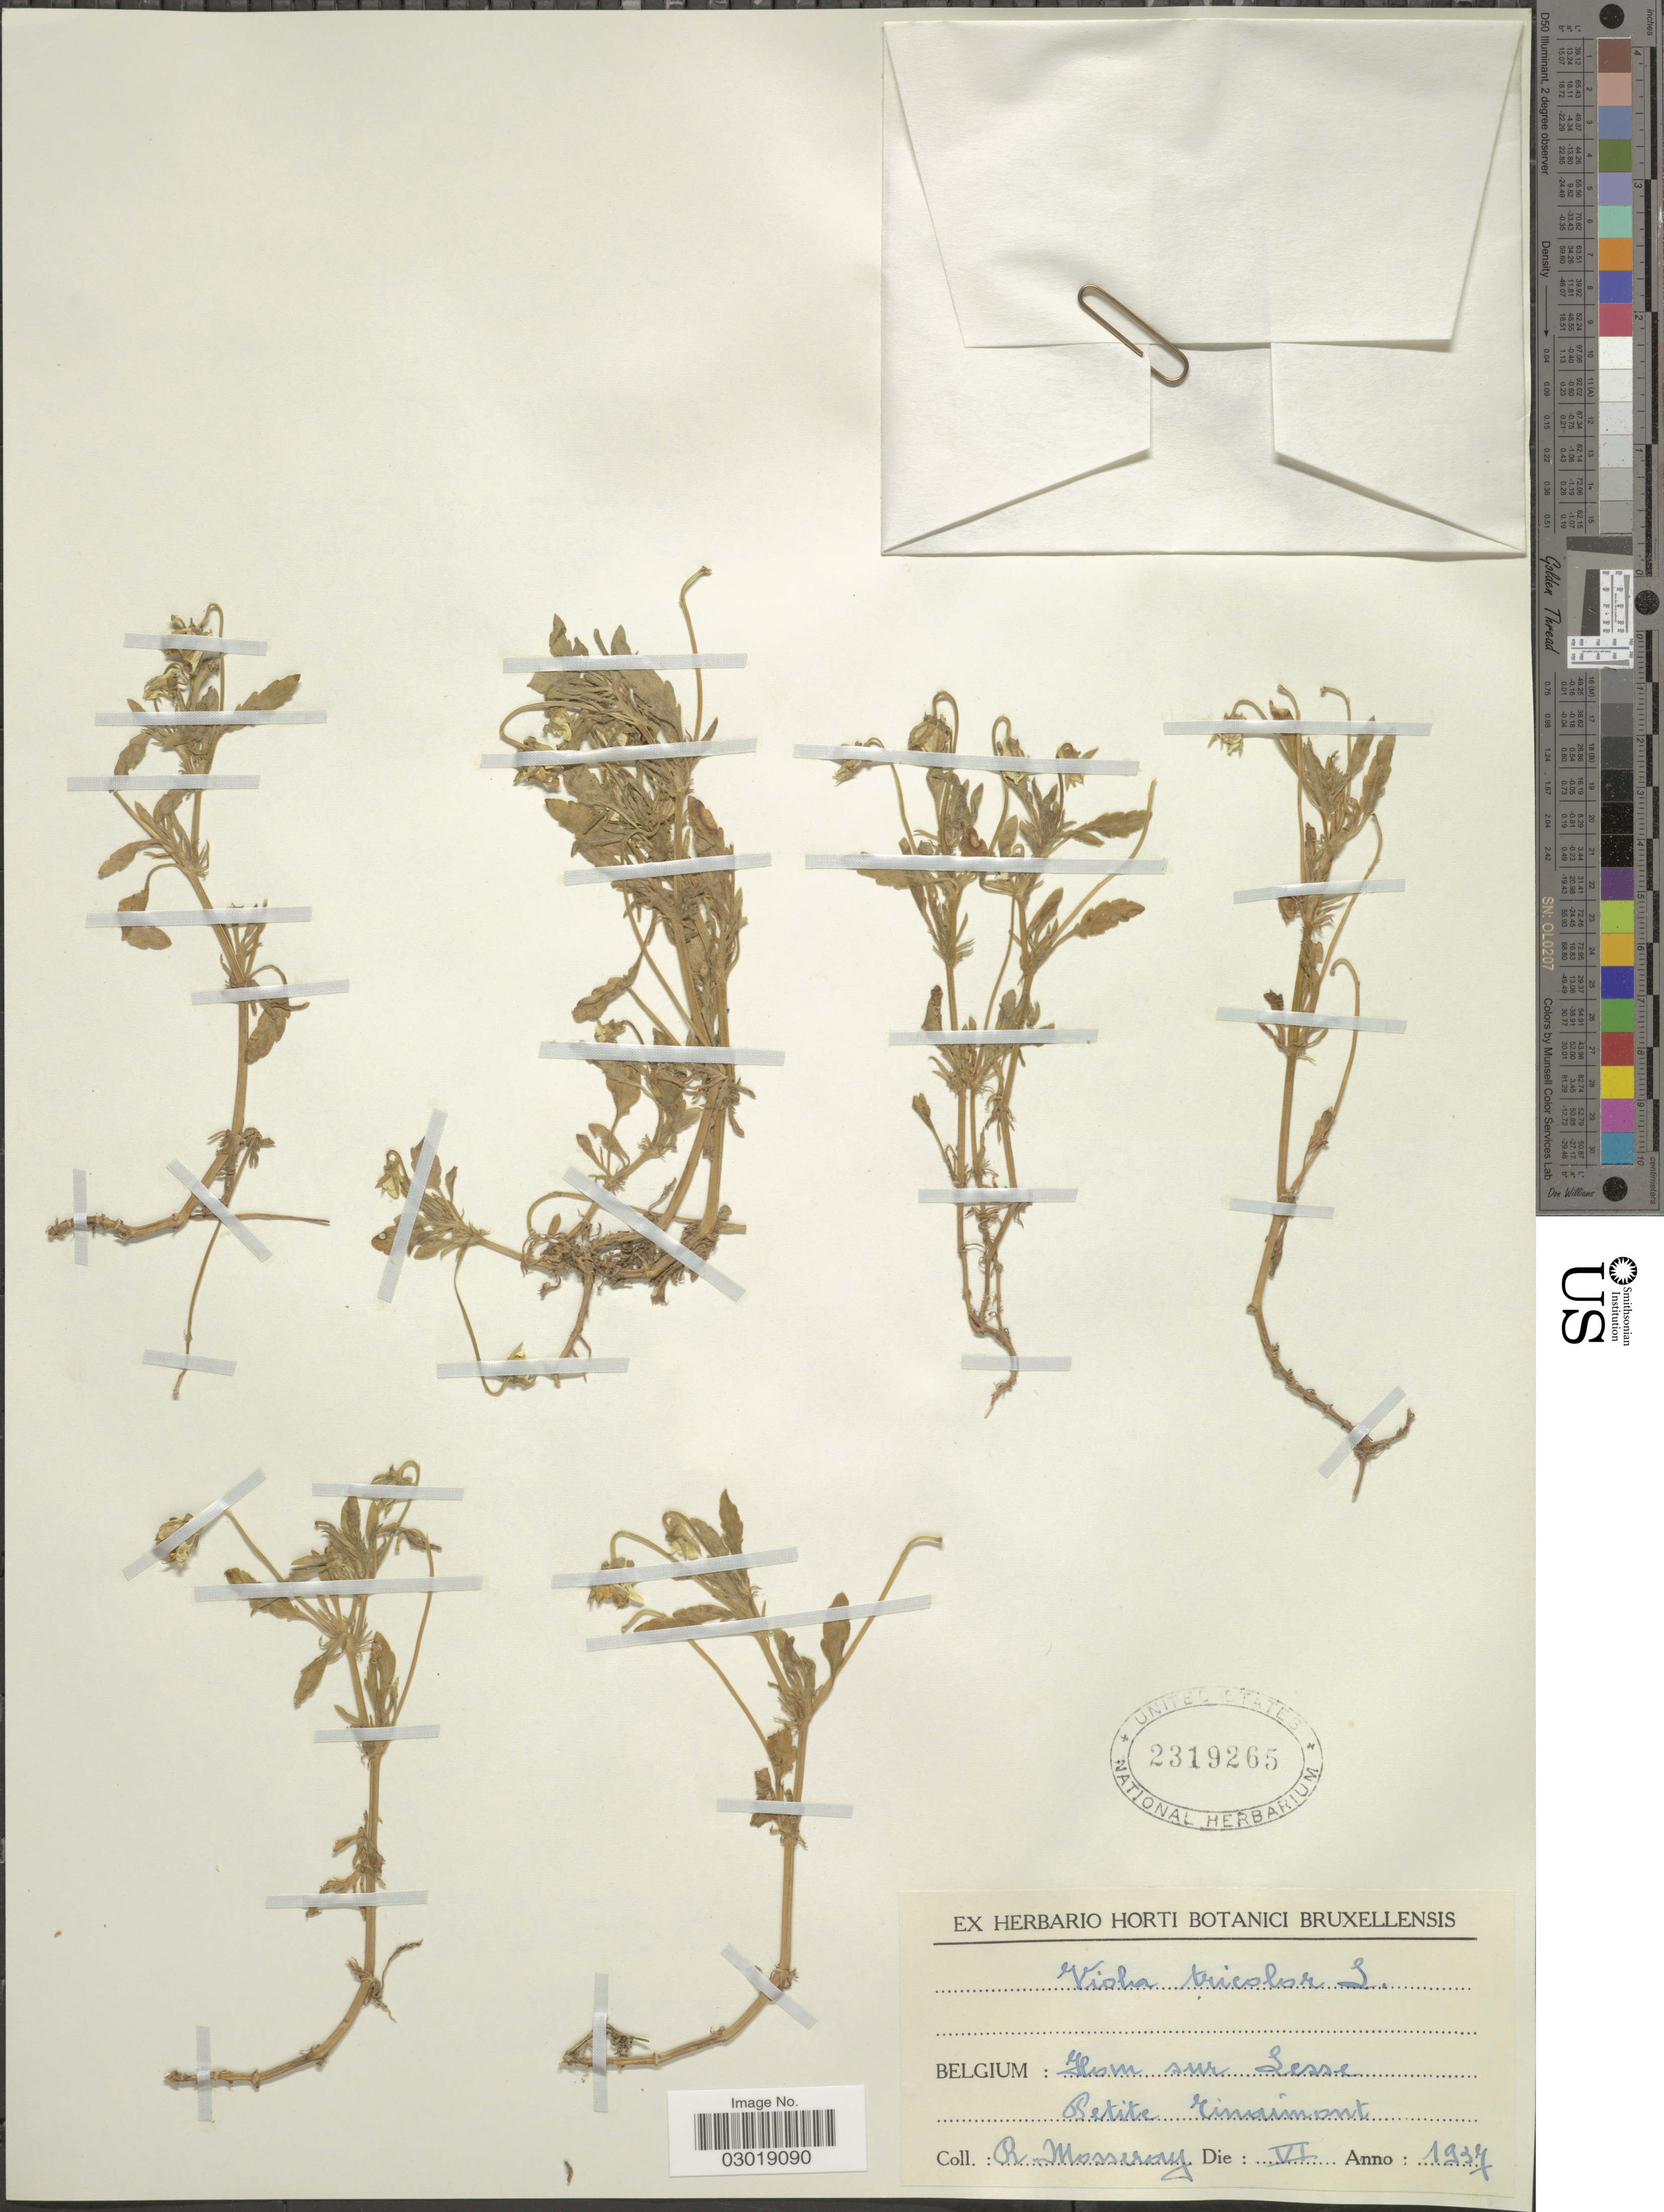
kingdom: Plantae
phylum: Tracheophyta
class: Magnoliopsida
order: Malpighiales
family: Violaceae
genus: Viola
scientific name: Viola tricolor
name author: L.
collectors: R. Mosseray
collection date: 1937-06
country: Belgium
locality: Hom sur Lesse, Petite Tinaimont.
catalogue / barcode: US 2319265